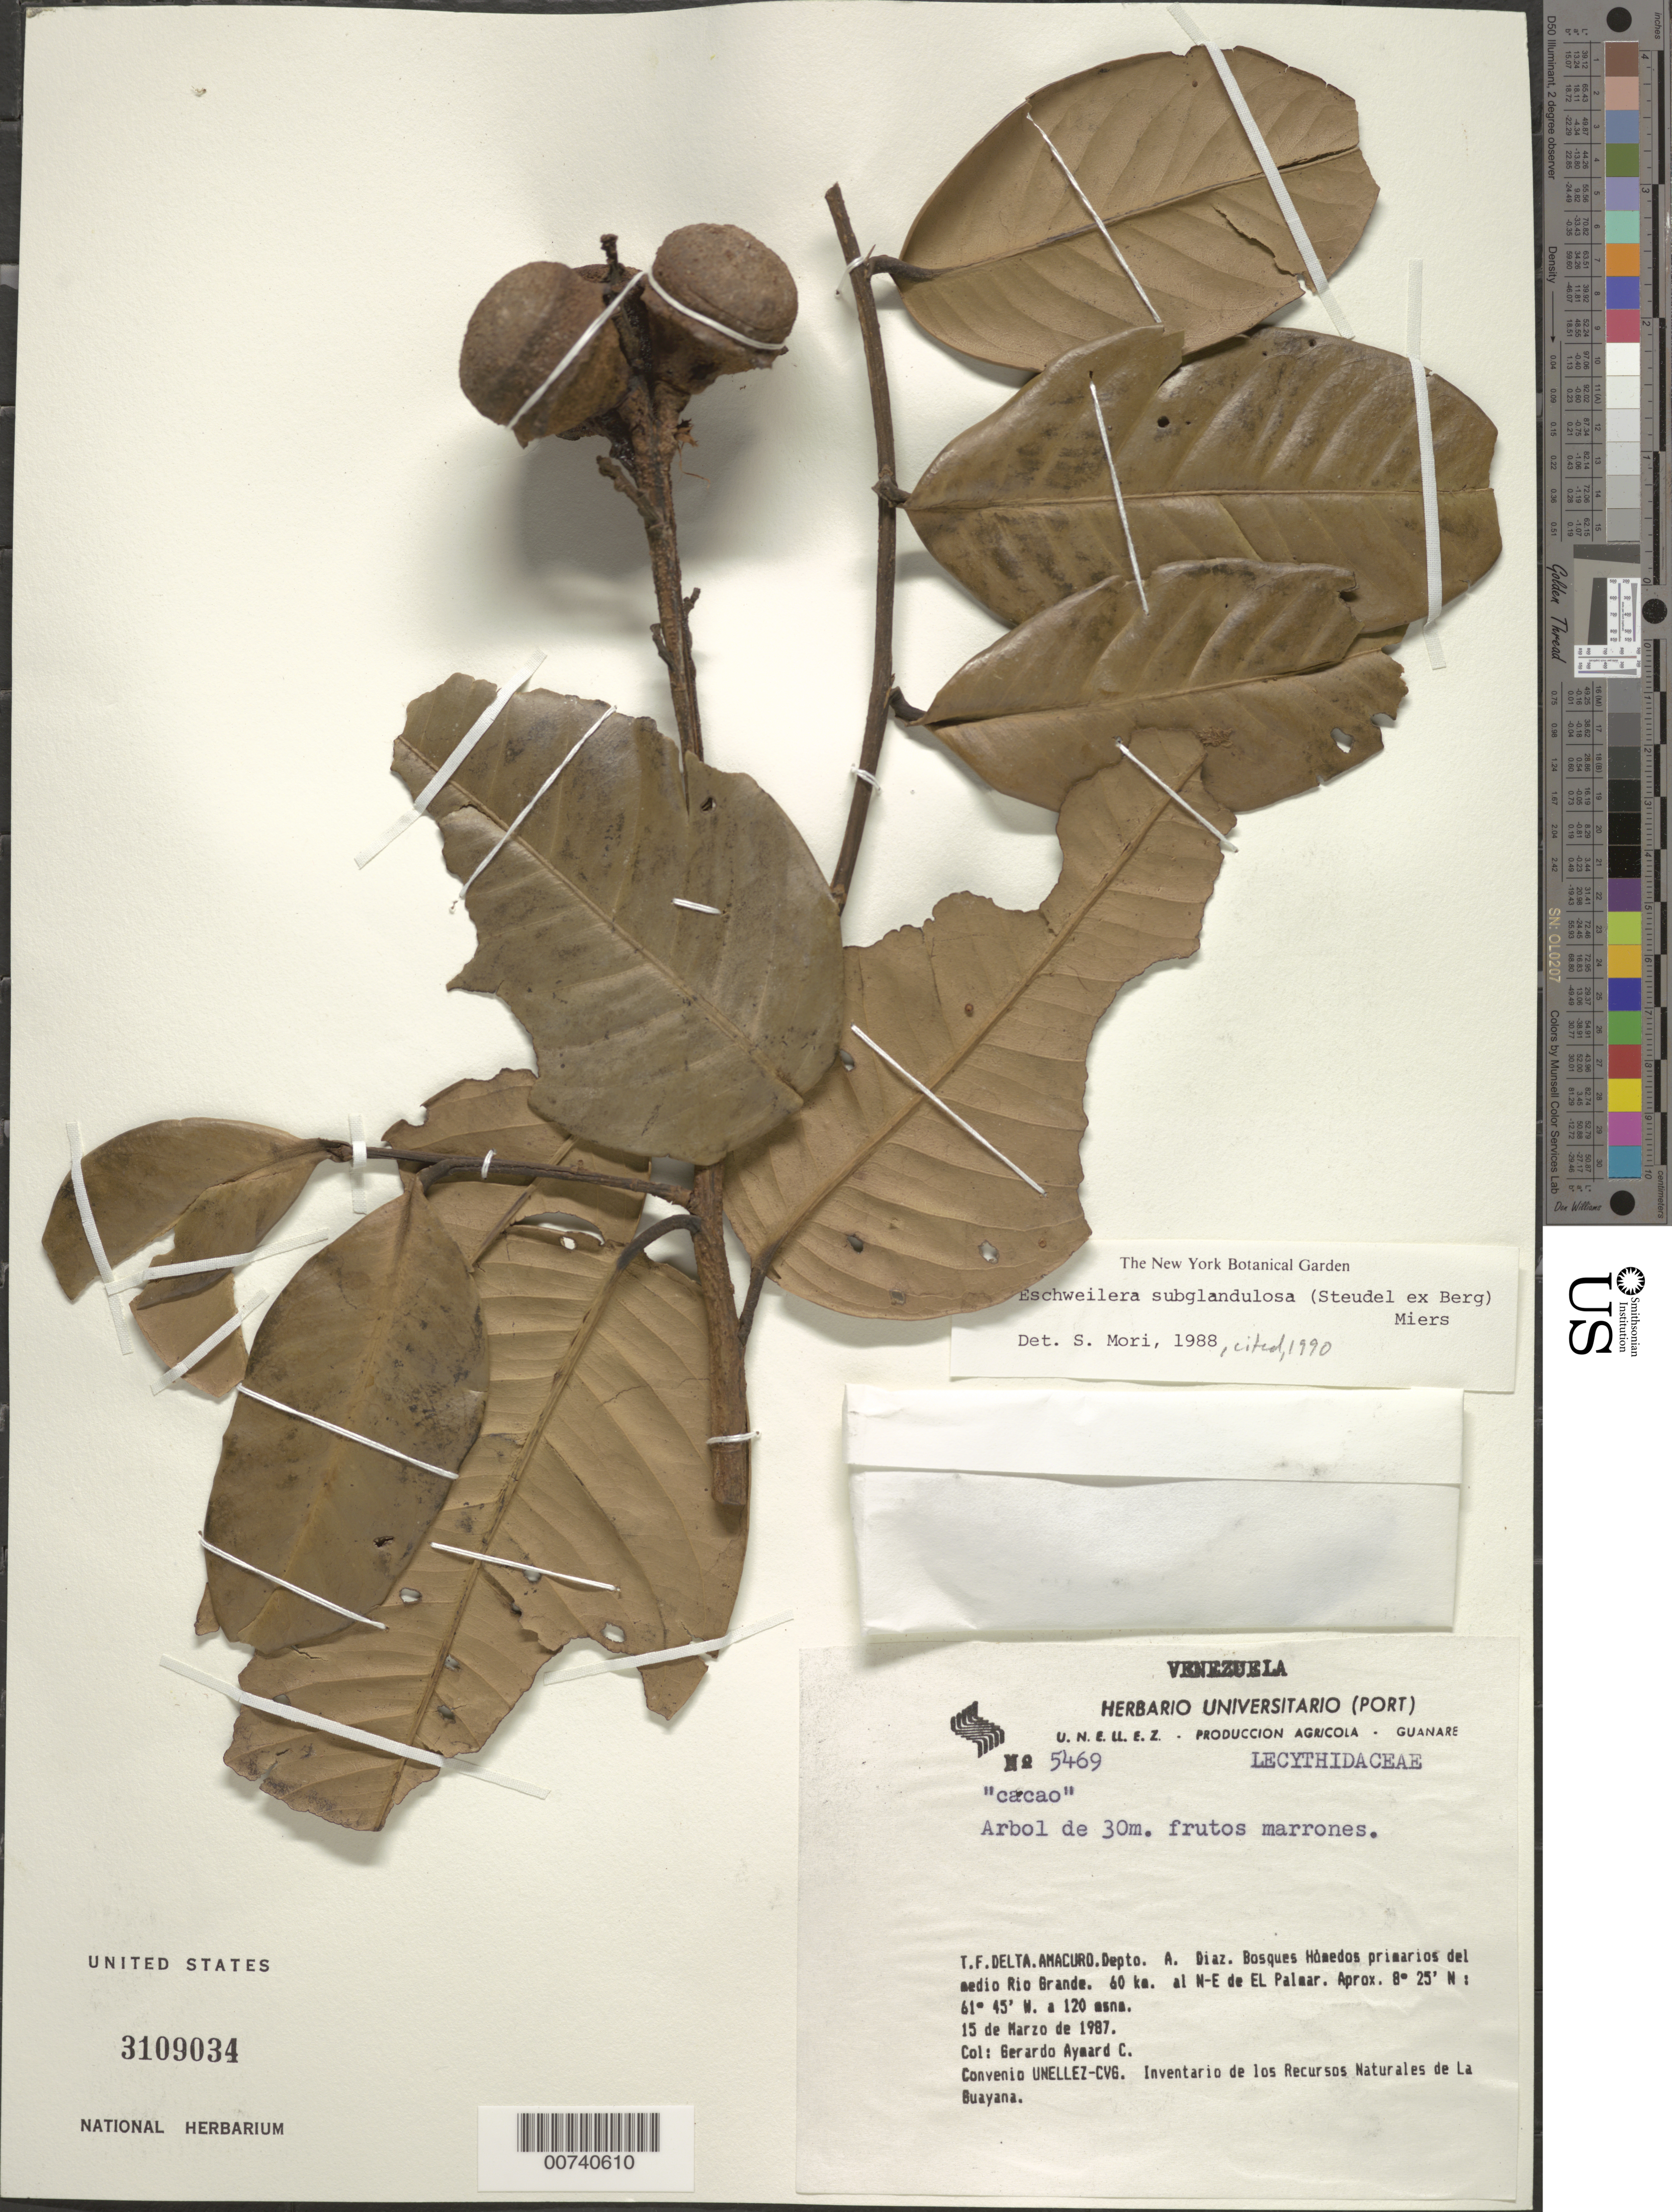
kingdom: Plantae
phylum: Tracheophyta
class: Magnoliopsida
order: Ericales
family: Lecythidaceae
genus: Eschweilera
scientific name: Eschweilera subglandulosa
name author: (Steud. ex Berg) Miers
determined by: Mori, Scott A.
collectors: G. A. Aymard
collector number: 5469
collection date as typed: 15-Mar-87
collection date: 1987-03-15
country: Venezuela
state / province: Delta Amacuro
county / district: Antonio Díaz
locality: Río Grande, 60 km NE of El Palmar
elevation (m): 120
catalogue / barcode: US 3109034